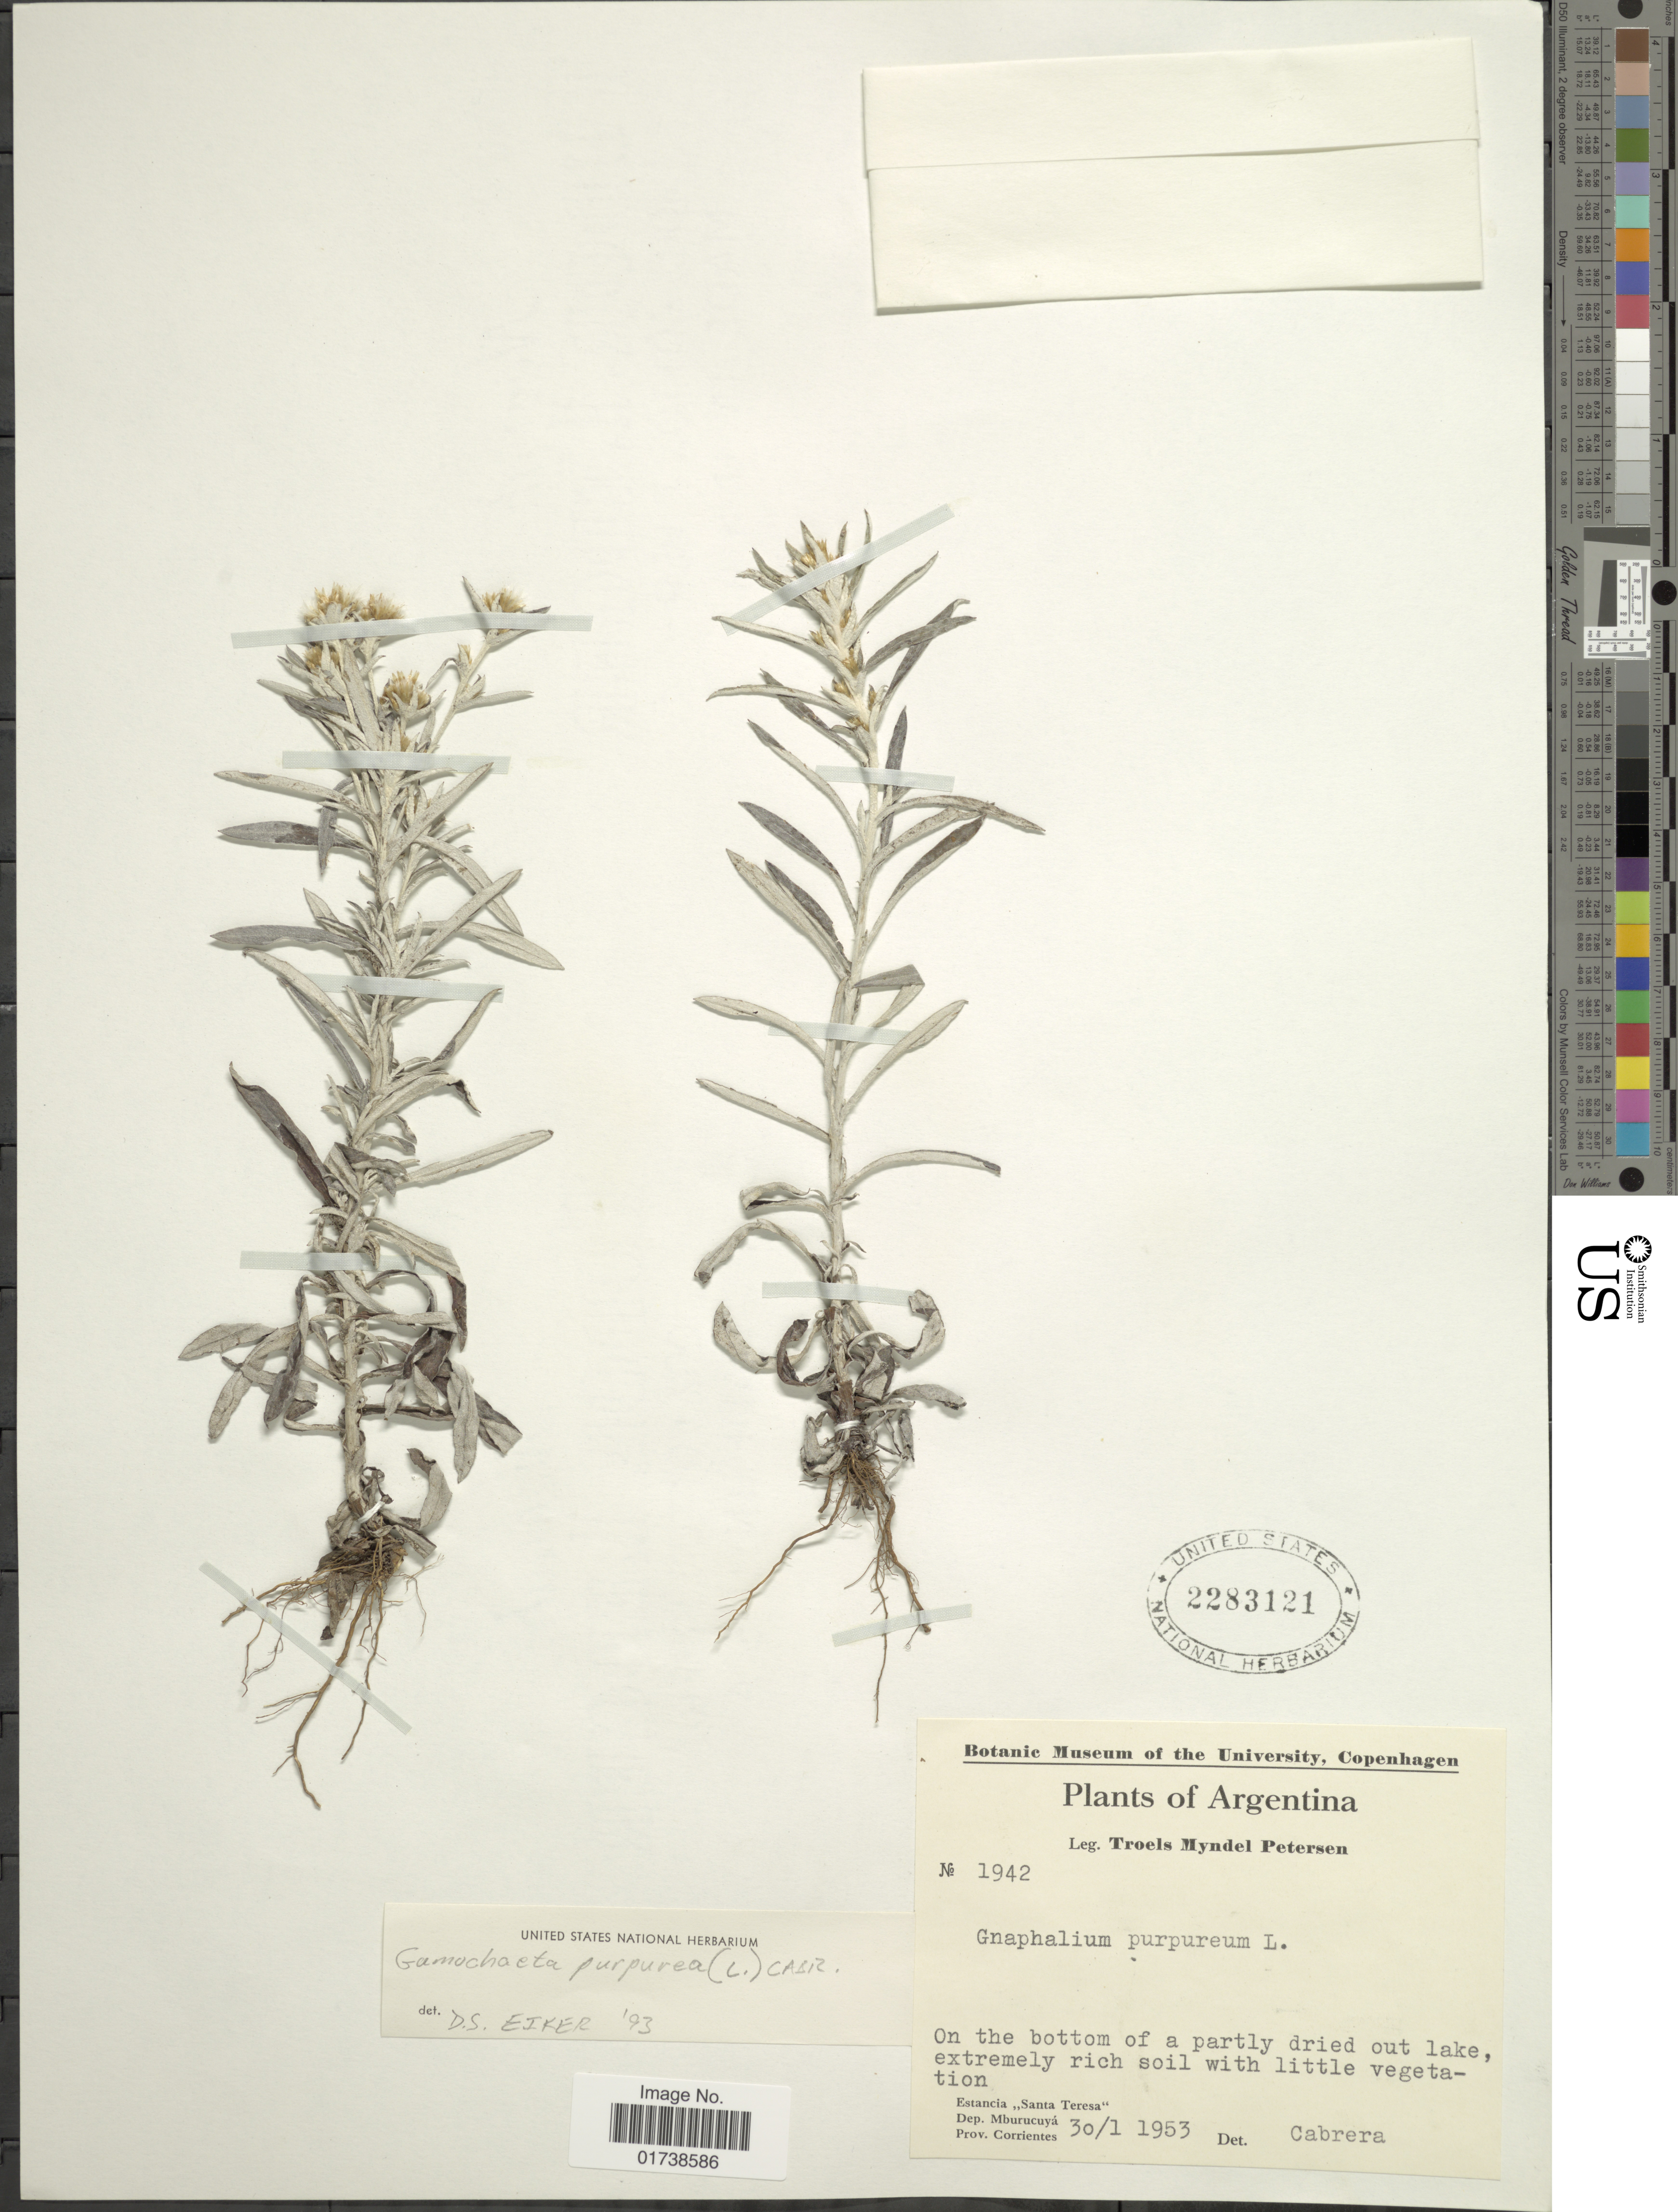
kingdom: Plantae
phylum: Tracheophyta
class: Magnoliopsida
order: Asterales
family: Asteraceae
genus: Gamochaeta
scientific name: Gamochaeta purpurea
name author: (L.) Cabrera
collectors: T. M. Petersen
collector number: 1942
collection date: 1953-01-30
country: Argentina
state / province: Corrientes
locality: Estancia ,,Santa Teresa' Dep. Mburucuya, Prov. Corrientes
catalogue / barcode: US 2283121